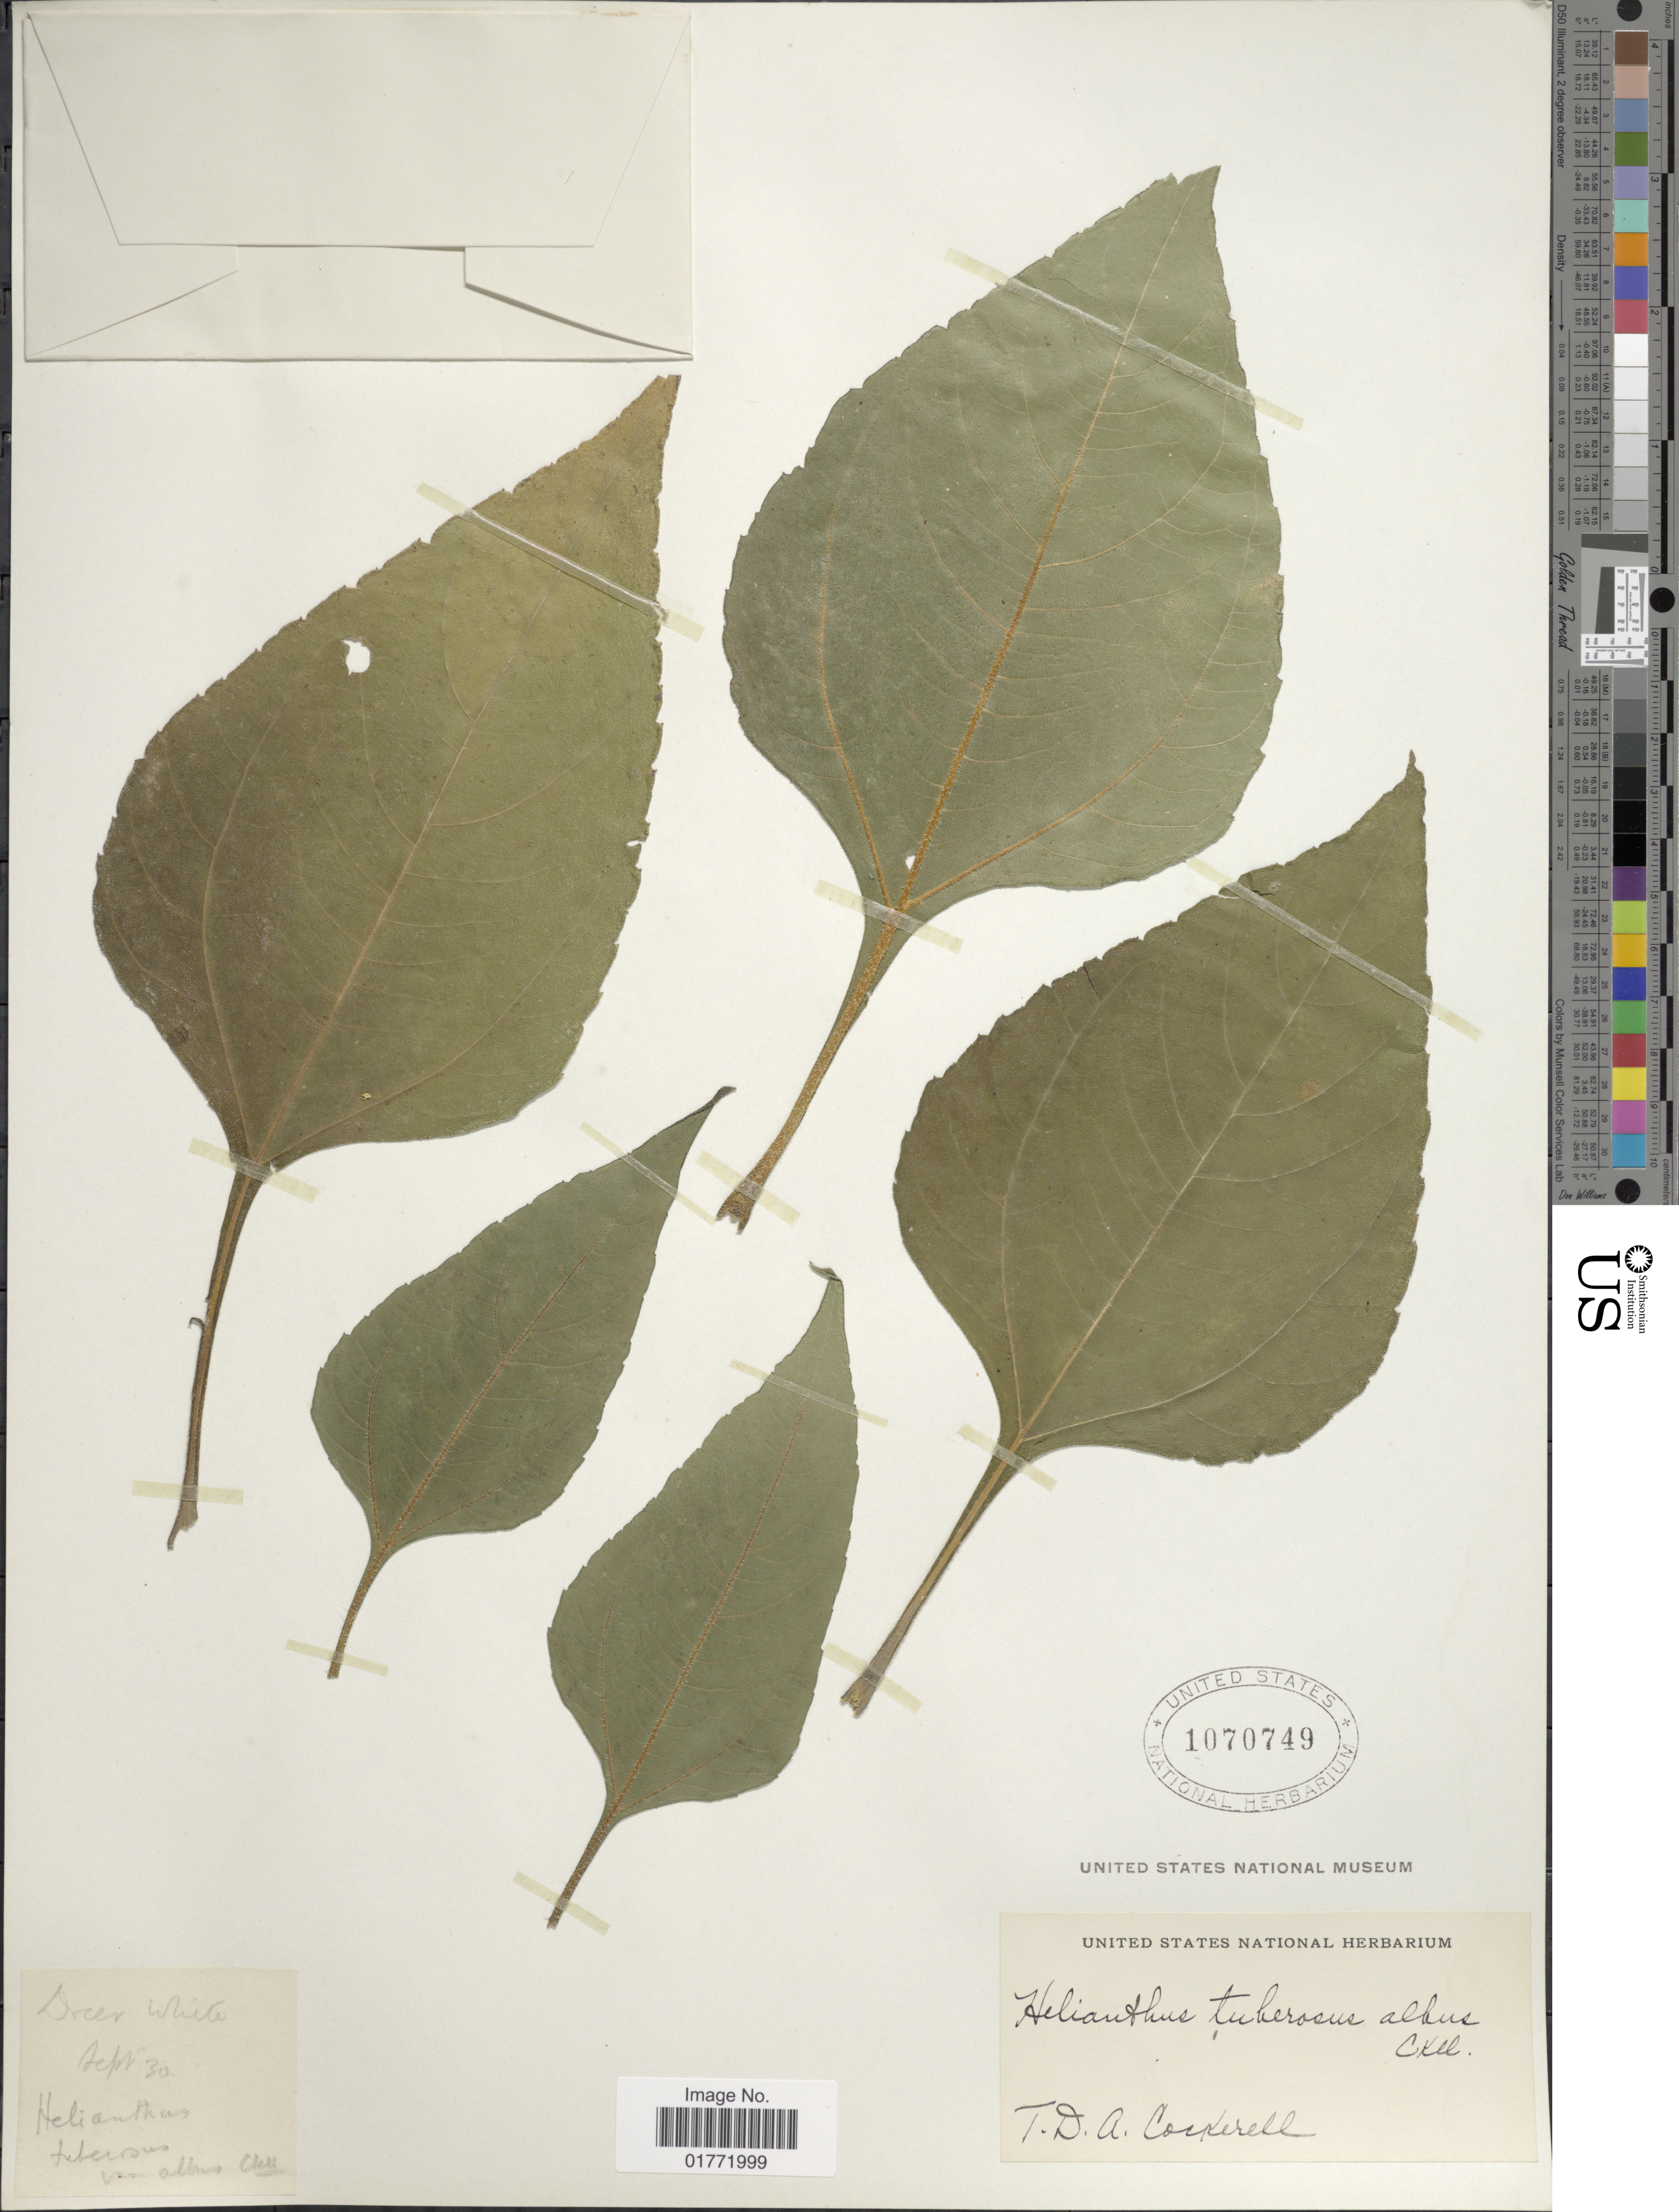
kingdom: Plantae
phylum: Tracheophyta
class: Magnoliopsida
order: Asterales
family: Asteraceae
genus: Helianthus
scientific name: Helianthus tuberosus var. albus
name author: Cockerell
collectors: T. Cockerell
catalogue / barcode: US 1070749